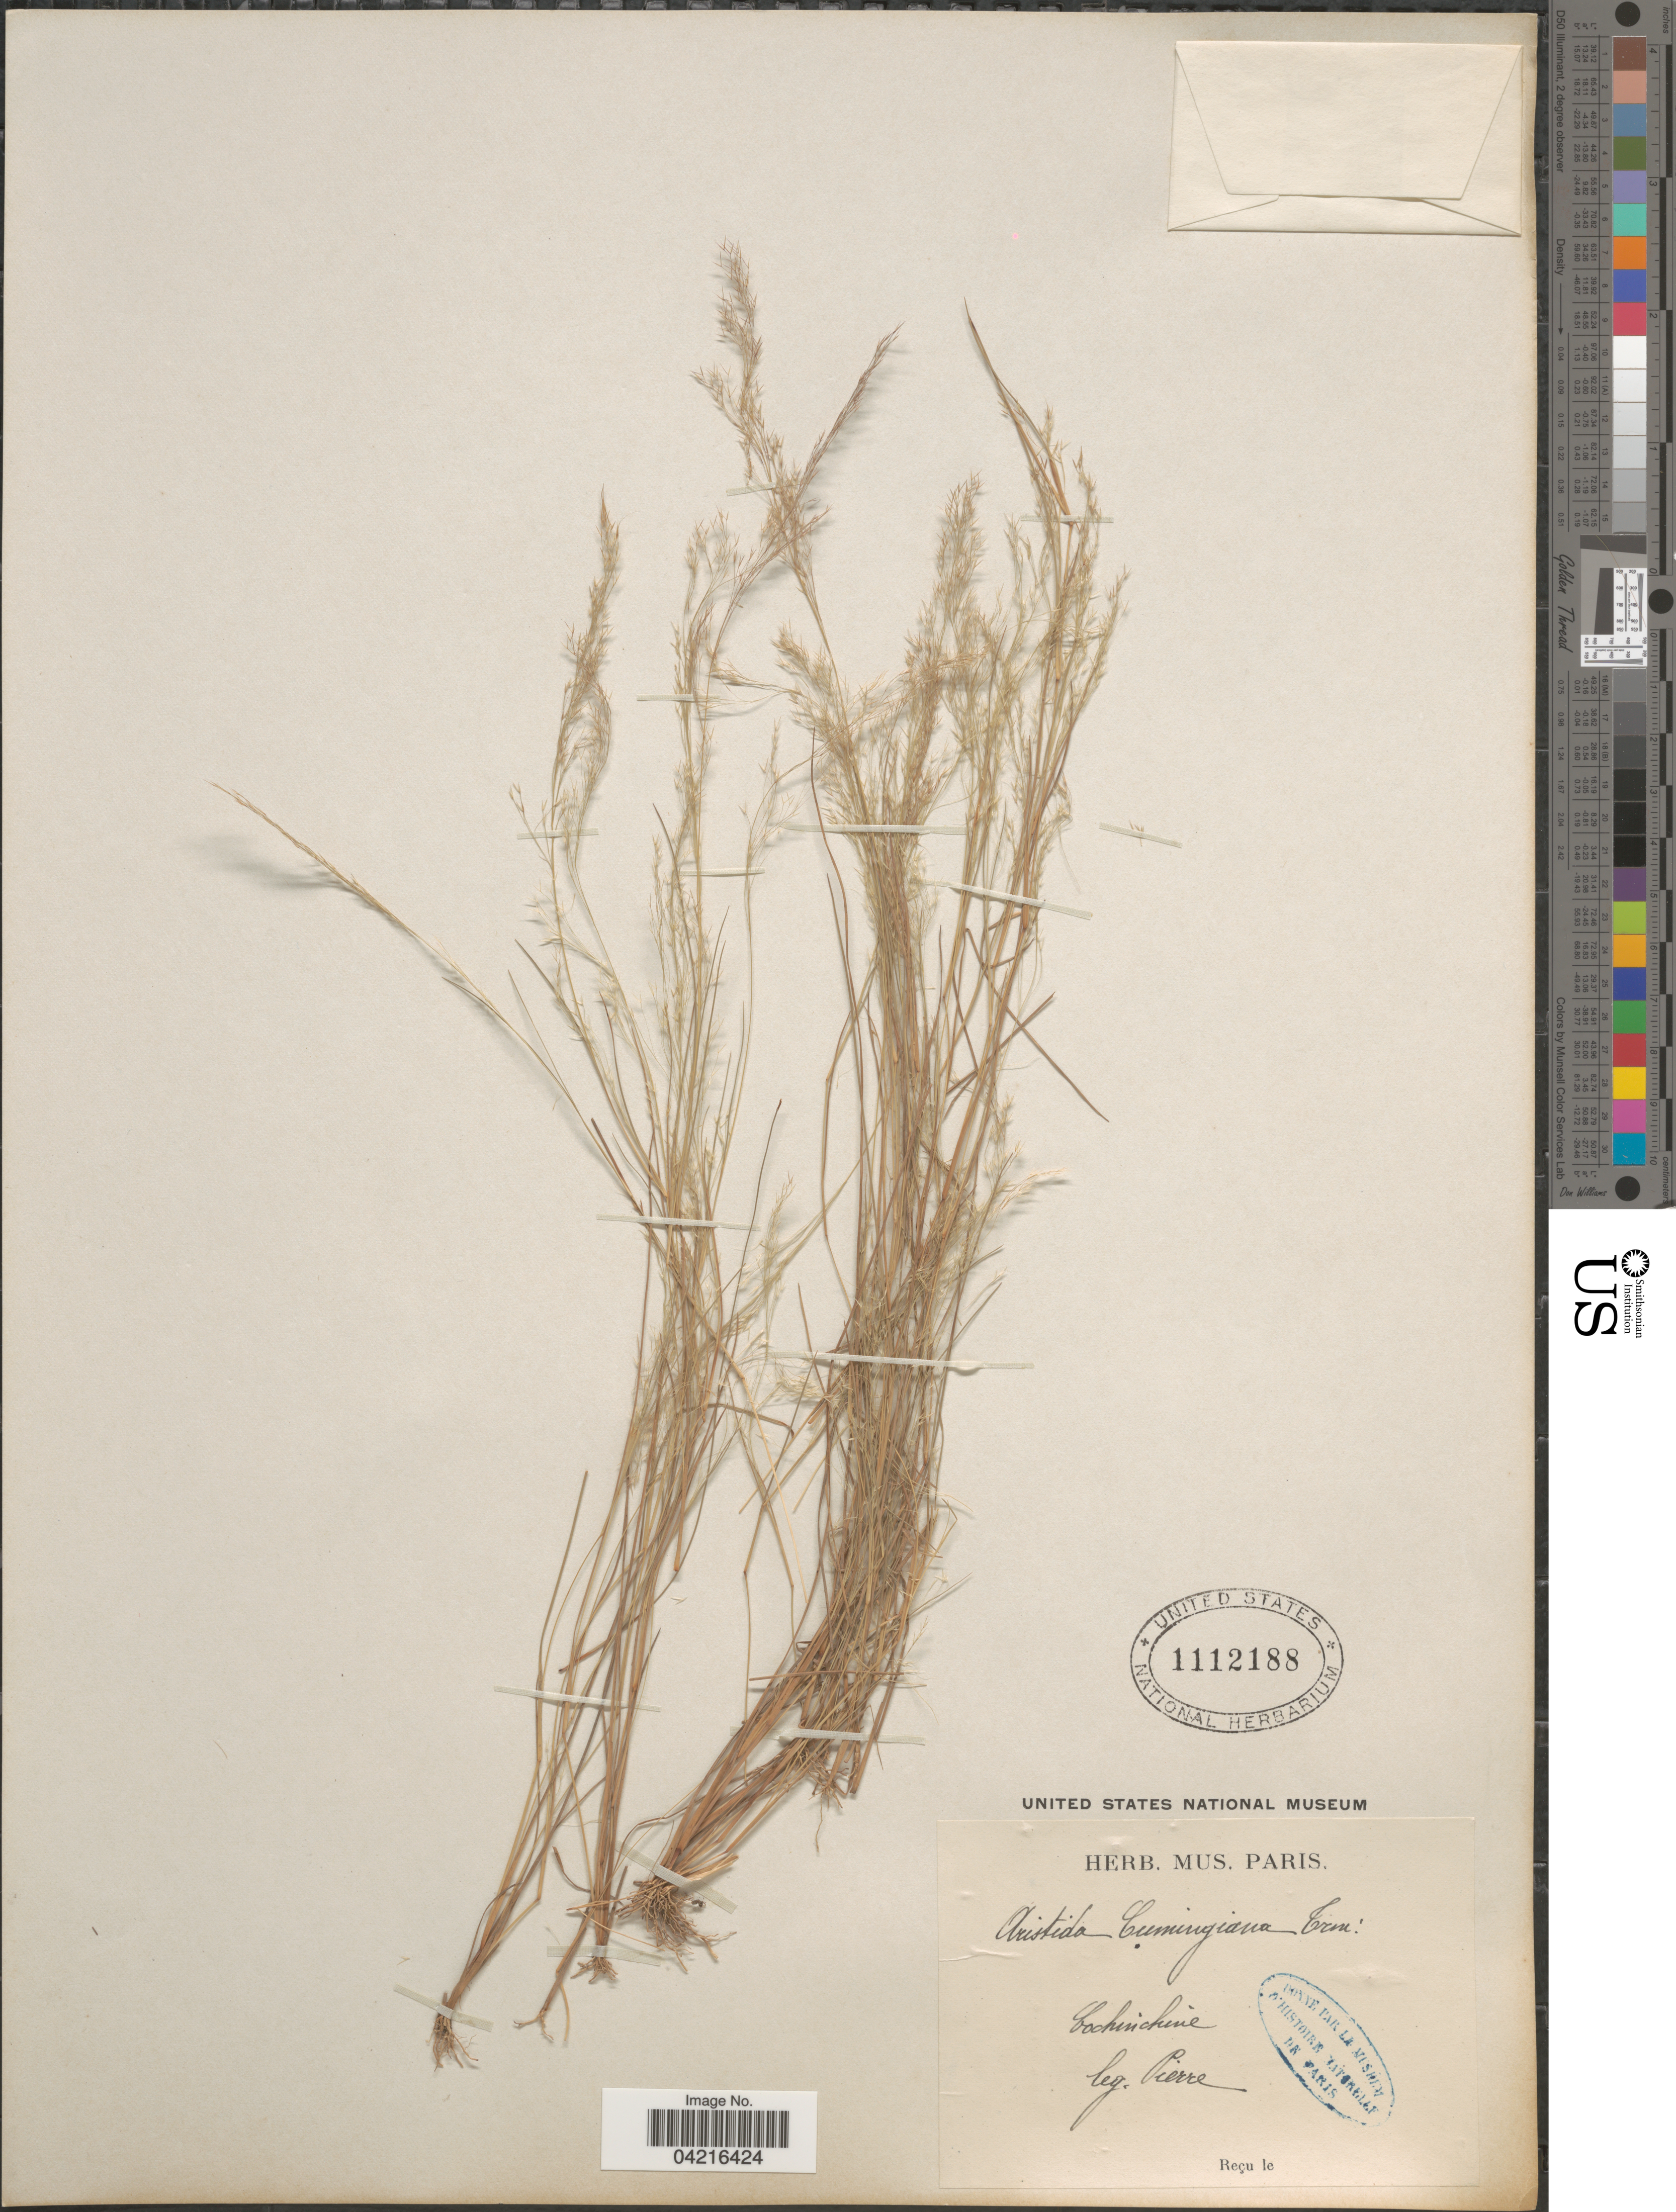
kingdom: Plantae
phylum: Tracheophyta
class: Liliopsida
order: Poales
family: Poaceae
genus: Aristida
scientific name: Aristida cumingiana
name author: Trin. & Rupr.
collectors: -- Pierre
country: Vietnam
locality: Cochinchine.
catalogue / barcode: US 1112188